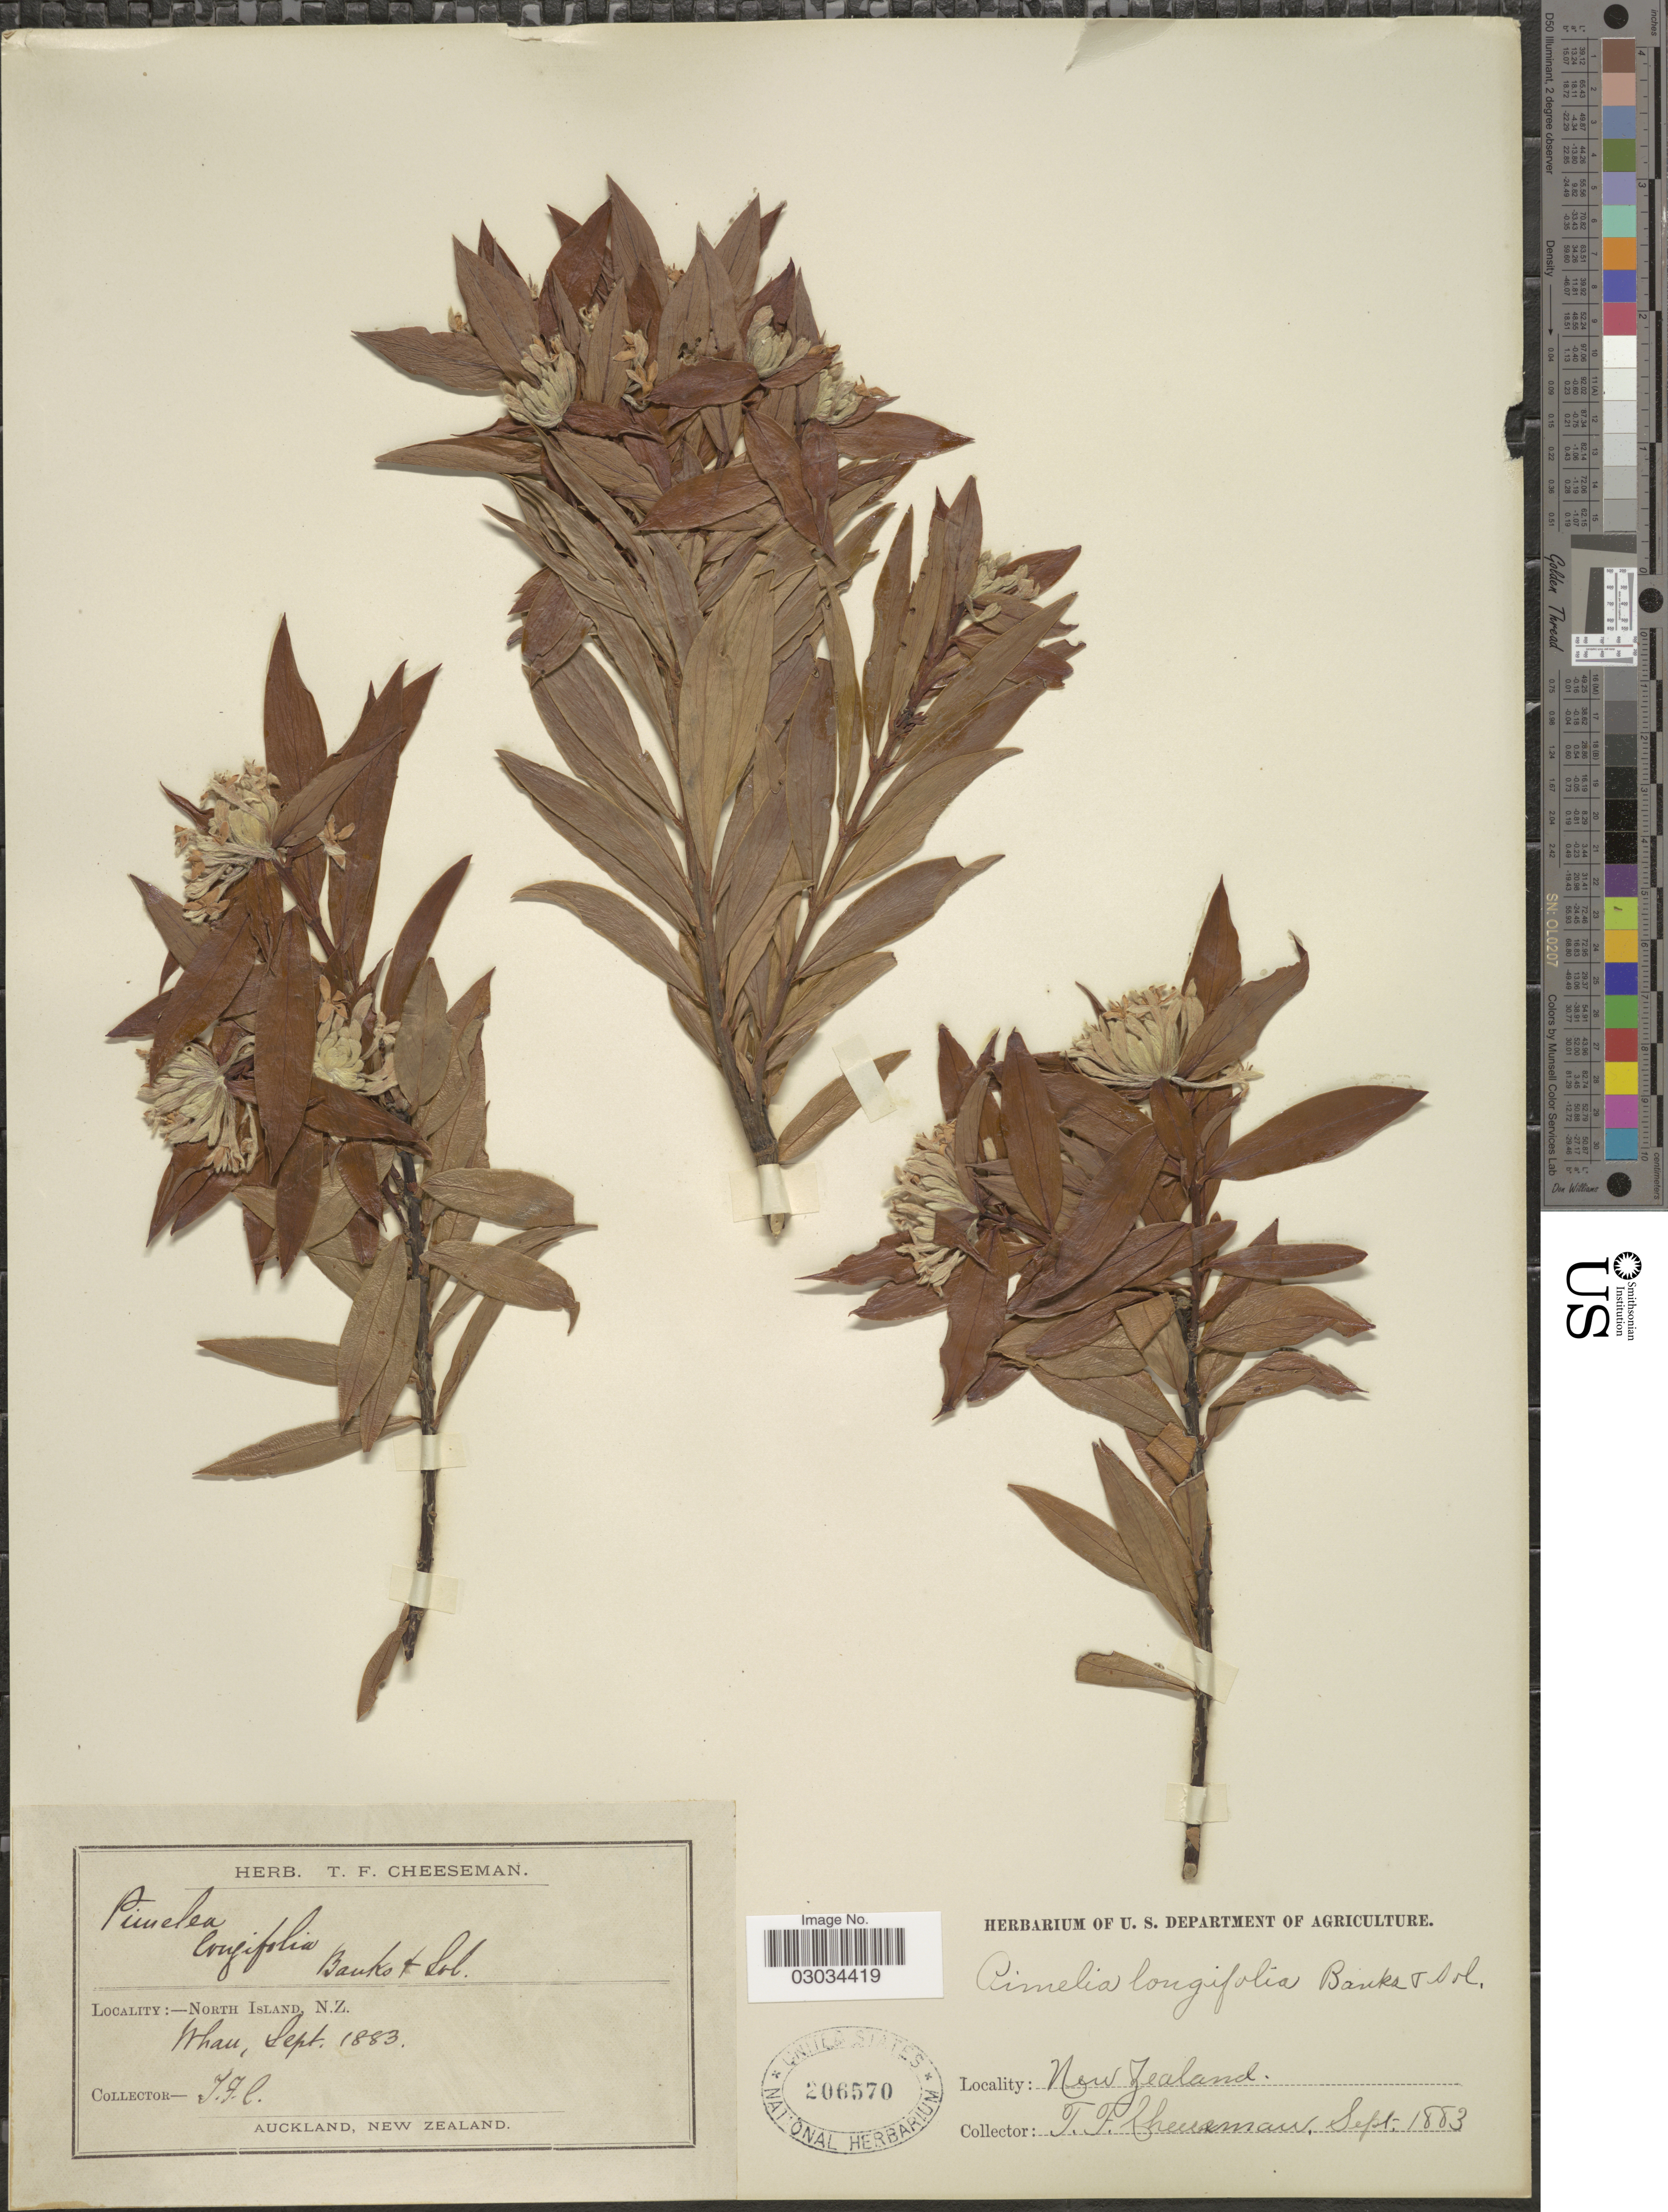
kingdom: Plantae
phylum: Tracheophyta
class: Magnoliopsida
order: Malvales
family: Thymelaeaceae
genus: Pimelea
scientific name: Pimelea longifolia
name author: Banks & Sol. ex Wikstr.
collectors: T. F. Cheeseman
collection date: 1883-09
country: New Zealand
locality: North Island, N. Z. Whau.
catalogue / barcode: US 206570